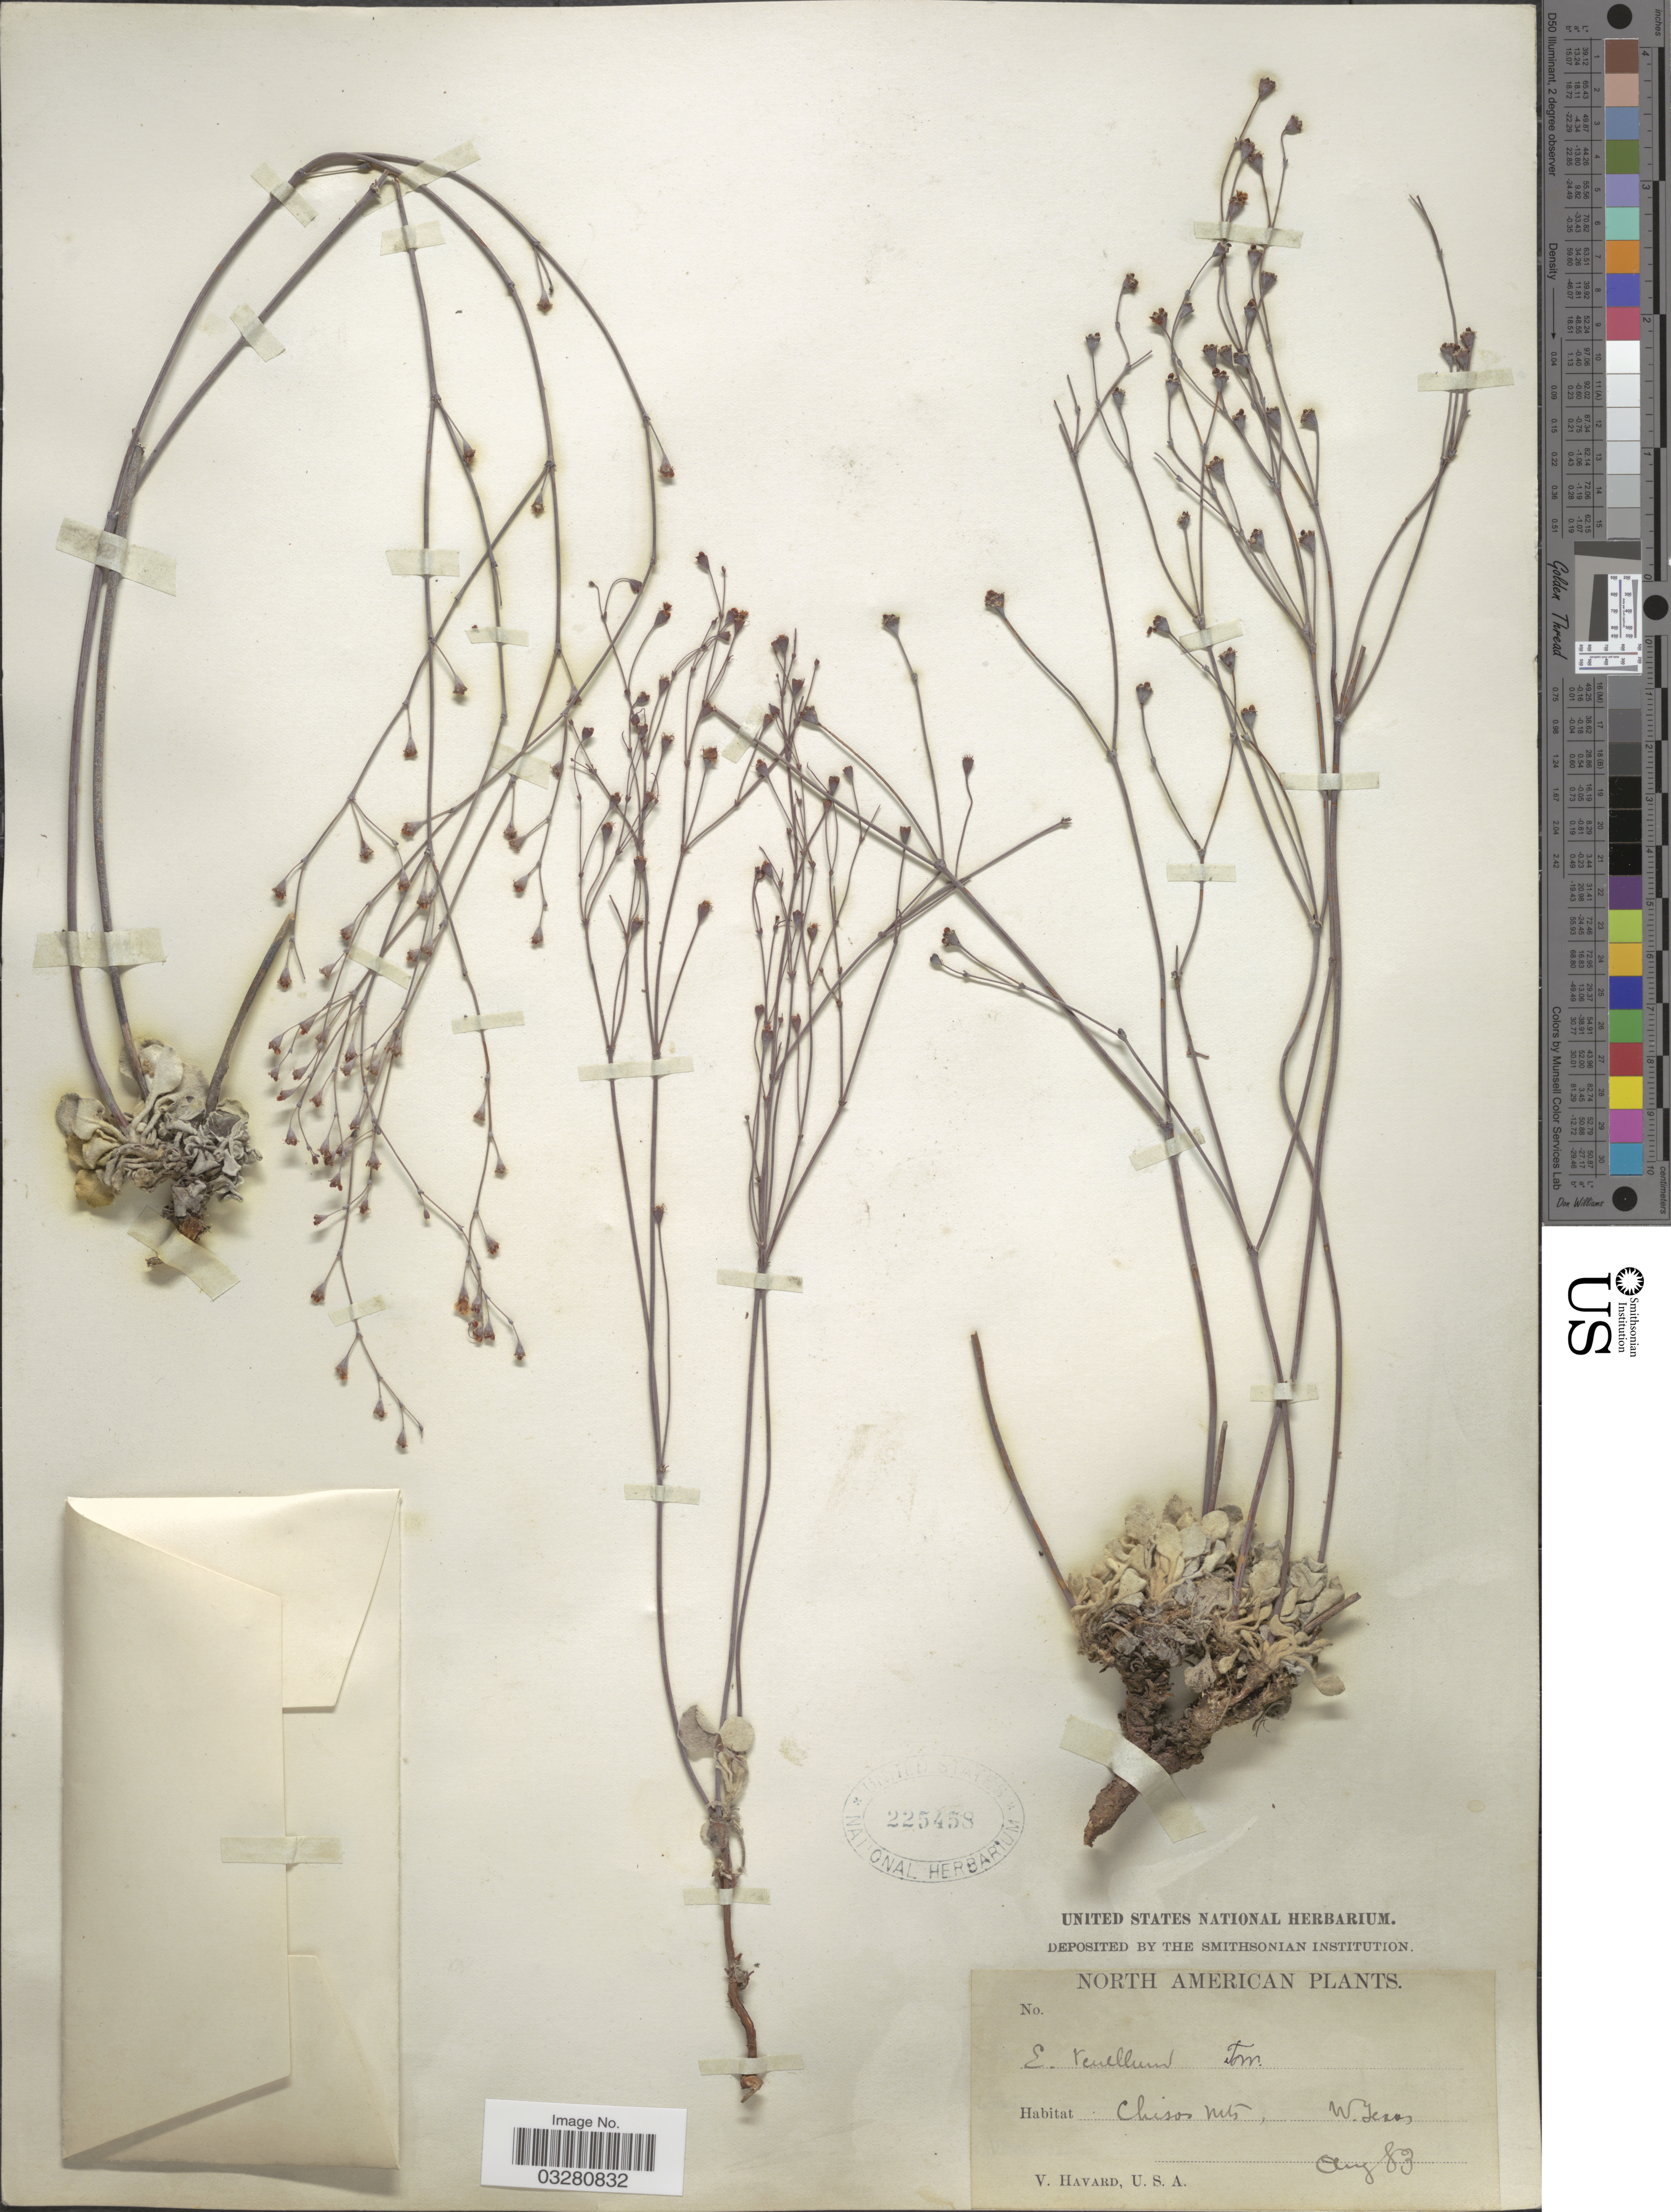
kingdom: Plantae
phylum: Tracheophyta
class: Magnoliopsida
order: Caryophyllales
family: Polygonaceae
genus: Eriogonum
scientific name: Eriogonum tenellum var. tenellum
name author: Torr.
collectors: V. Havard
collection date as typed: Transcribed d/m/y: /8/83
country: United States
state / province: Texas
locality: Chisos Mts, W. Texas.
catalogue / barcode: US 225458